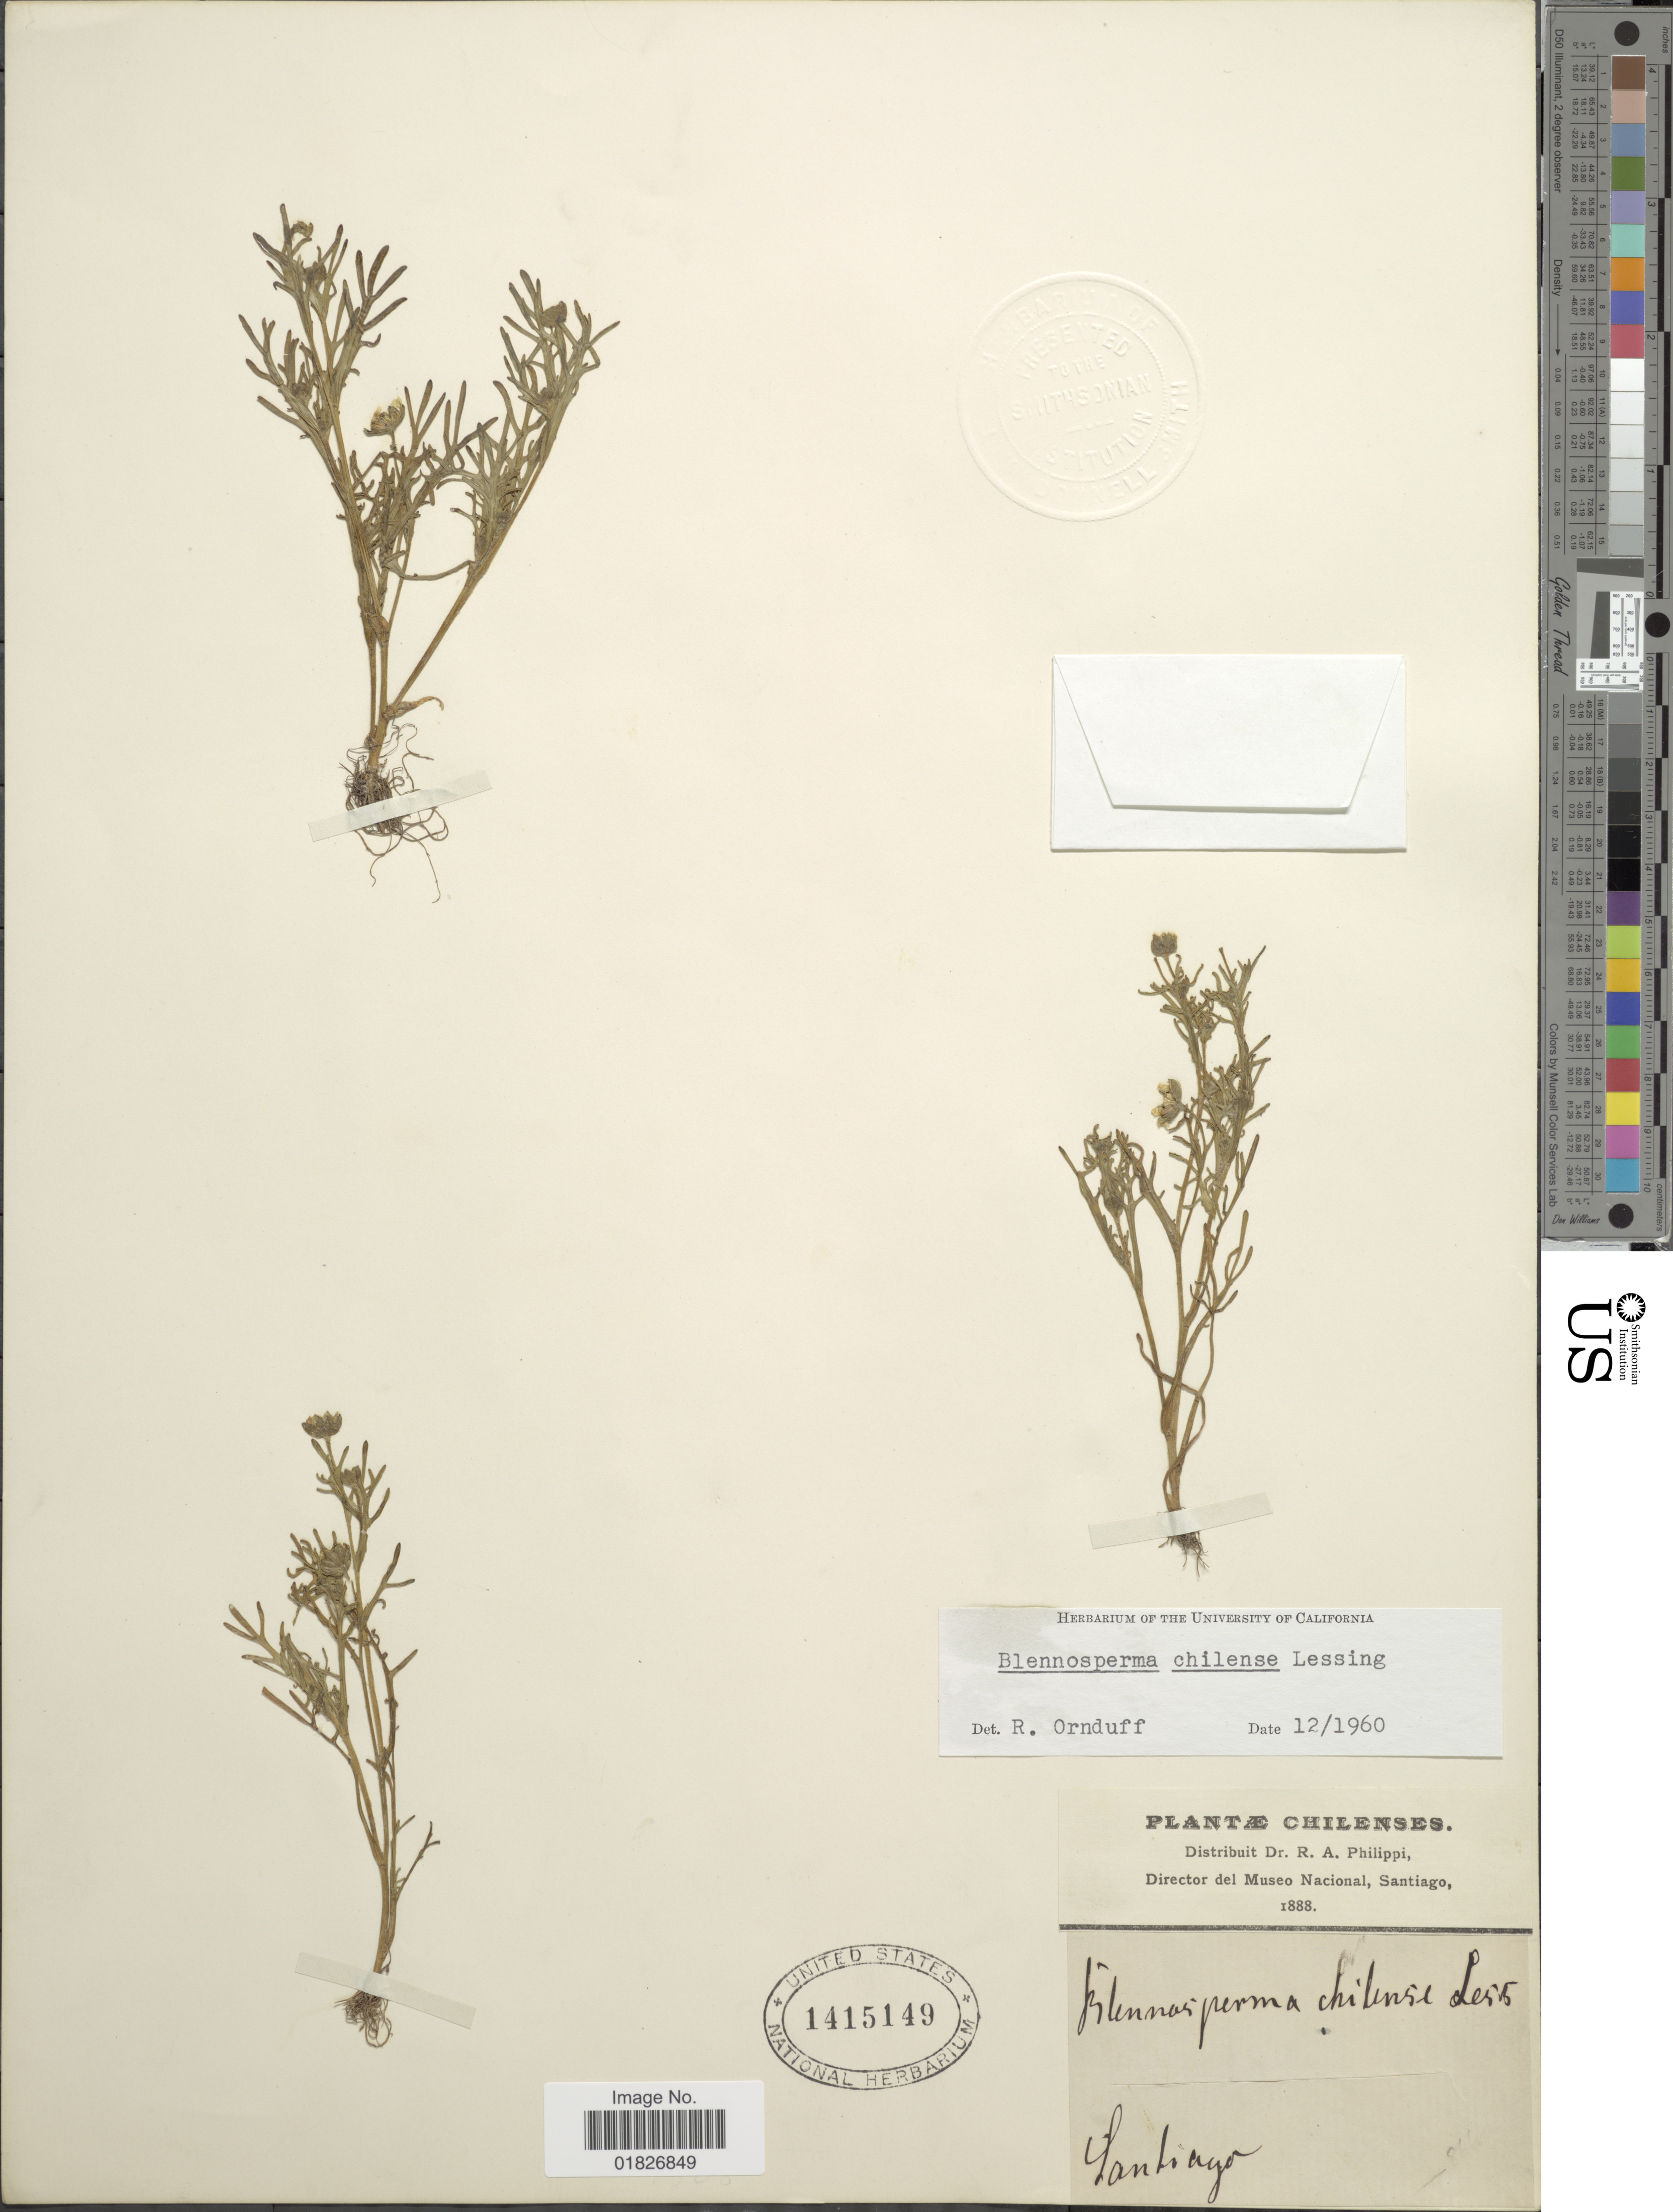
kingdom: Plantae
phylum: Tracheophyta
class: Magnoliopsida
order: Asterales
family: Asteraceae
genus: Blennosperma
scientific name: Blennosperma chilense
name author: Less.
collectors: R. A. Philippi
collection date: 1888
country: Chile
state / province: Región Metropolitana (RM)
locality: Santiago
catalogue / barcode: US 1415149